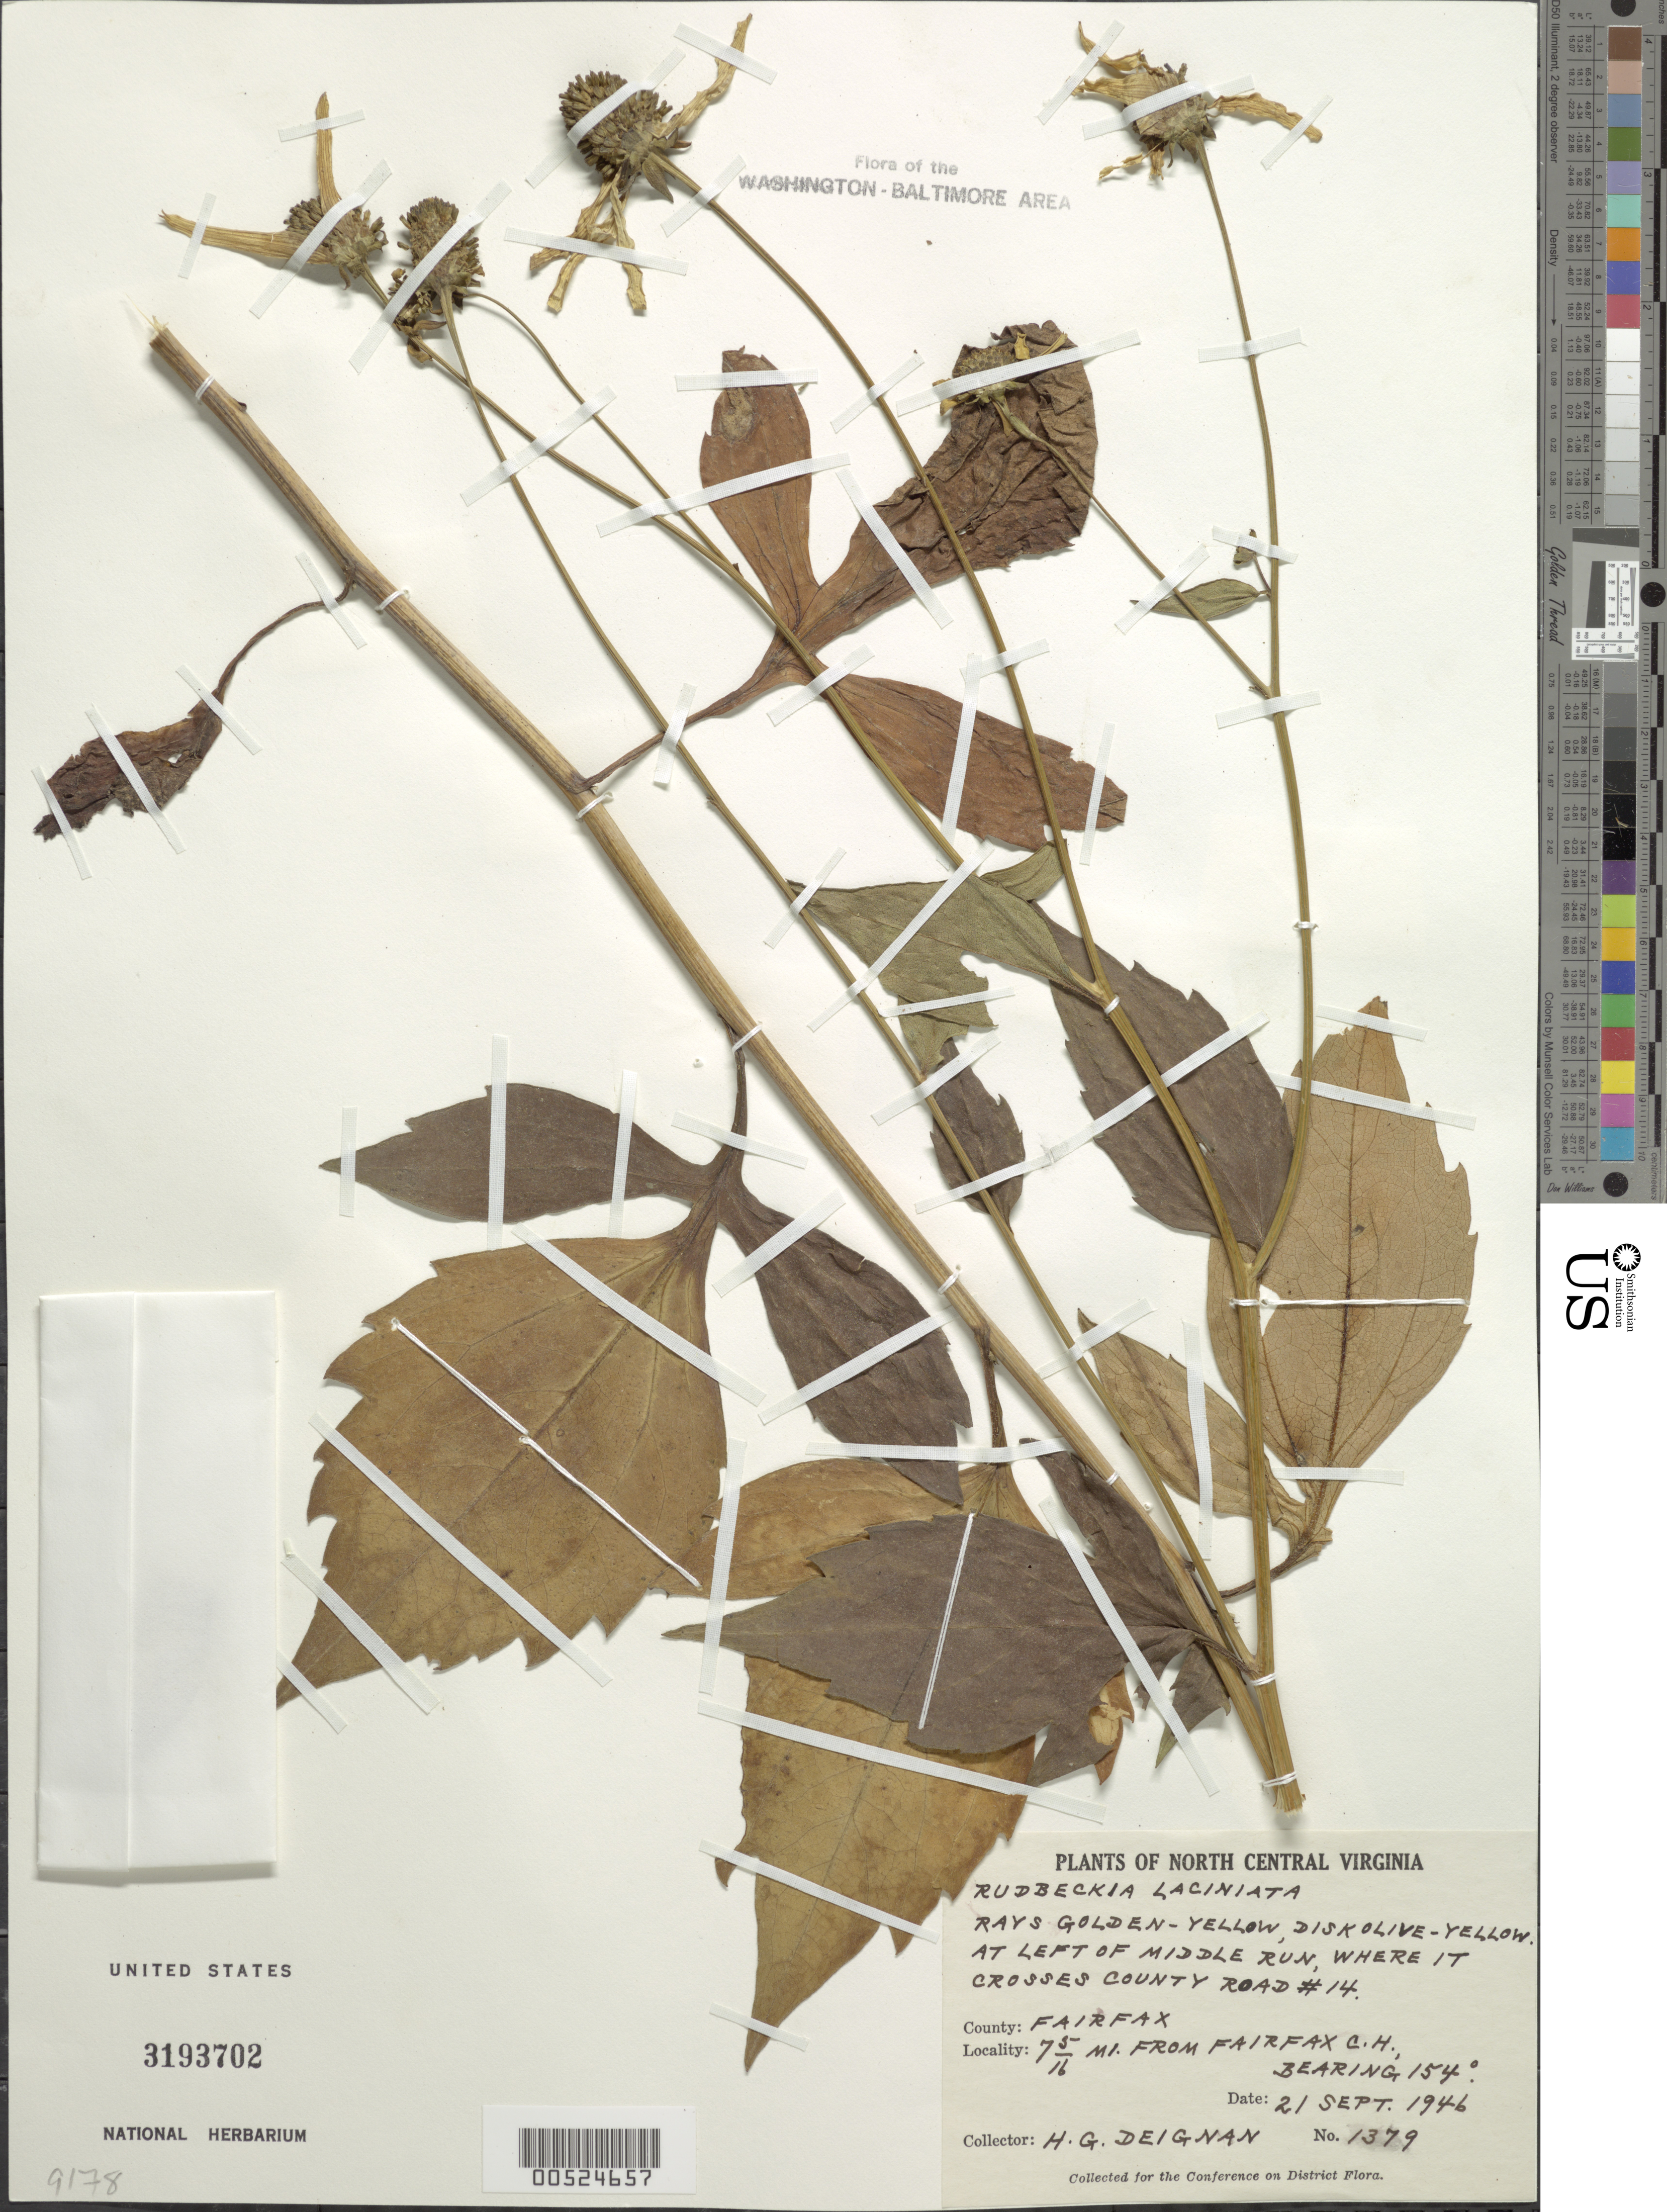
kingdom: Plantae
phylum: Tracheophyta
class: Magnoliopsida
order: Asterales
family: Asteraceae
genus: Rudbeckia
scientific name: Rudbeckia laciniata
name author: L.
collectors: H. Deignan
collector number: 1379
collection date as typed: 21 Sep 1946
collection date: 1946-09-21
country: United States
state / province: Virginia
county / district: Fairfax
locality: Fairfax Courthouse, 7 5/16 mi. from, Middle Run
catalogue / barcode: US 3193702